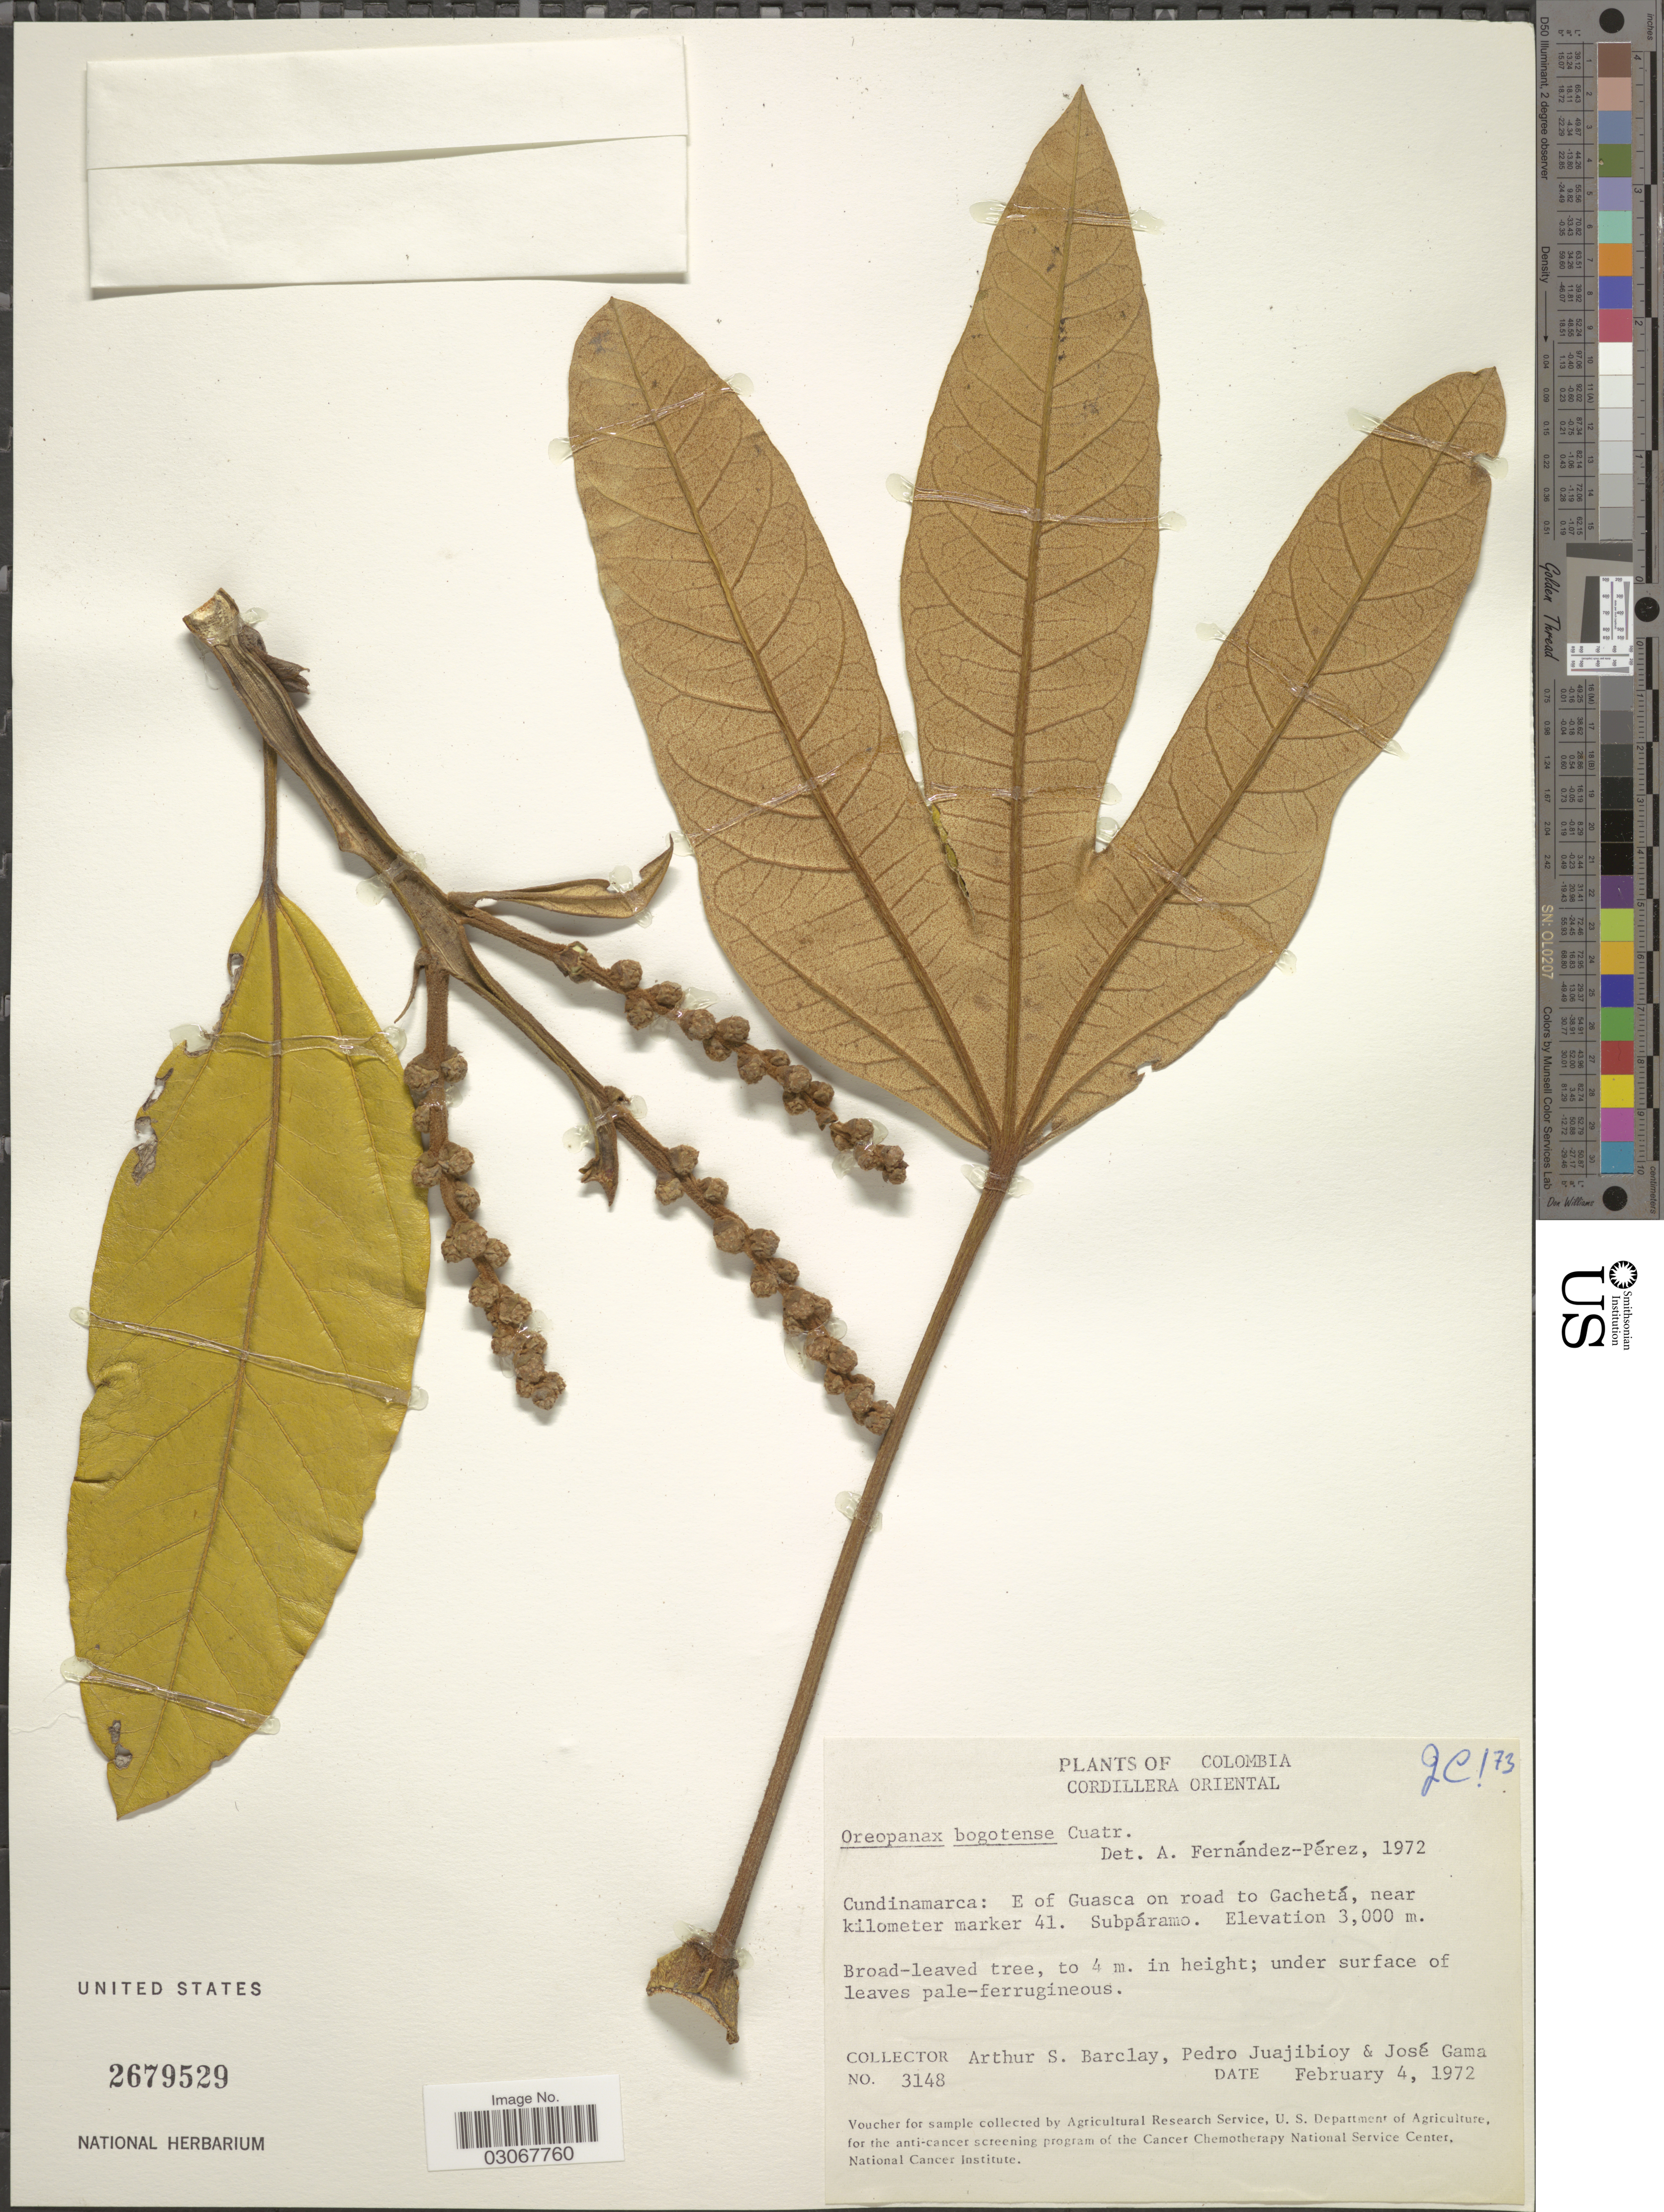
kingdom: Plantae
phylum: Tracheophyta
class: Magnoliopsida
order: Apiales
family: Araliaceae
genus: Oreopanax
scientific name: Oreopanax bogotense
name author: Cuatrec.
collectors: A. S. Barclay, P. Juajibioy & J. Gama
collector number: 3148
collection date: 1972-02-04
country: Colombia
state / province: Cundinamarca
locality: Cordillera Oriental. E of Guasca on road to Gachetá, near kilometer marker 41.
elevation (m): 3000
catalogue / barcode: US 2679529